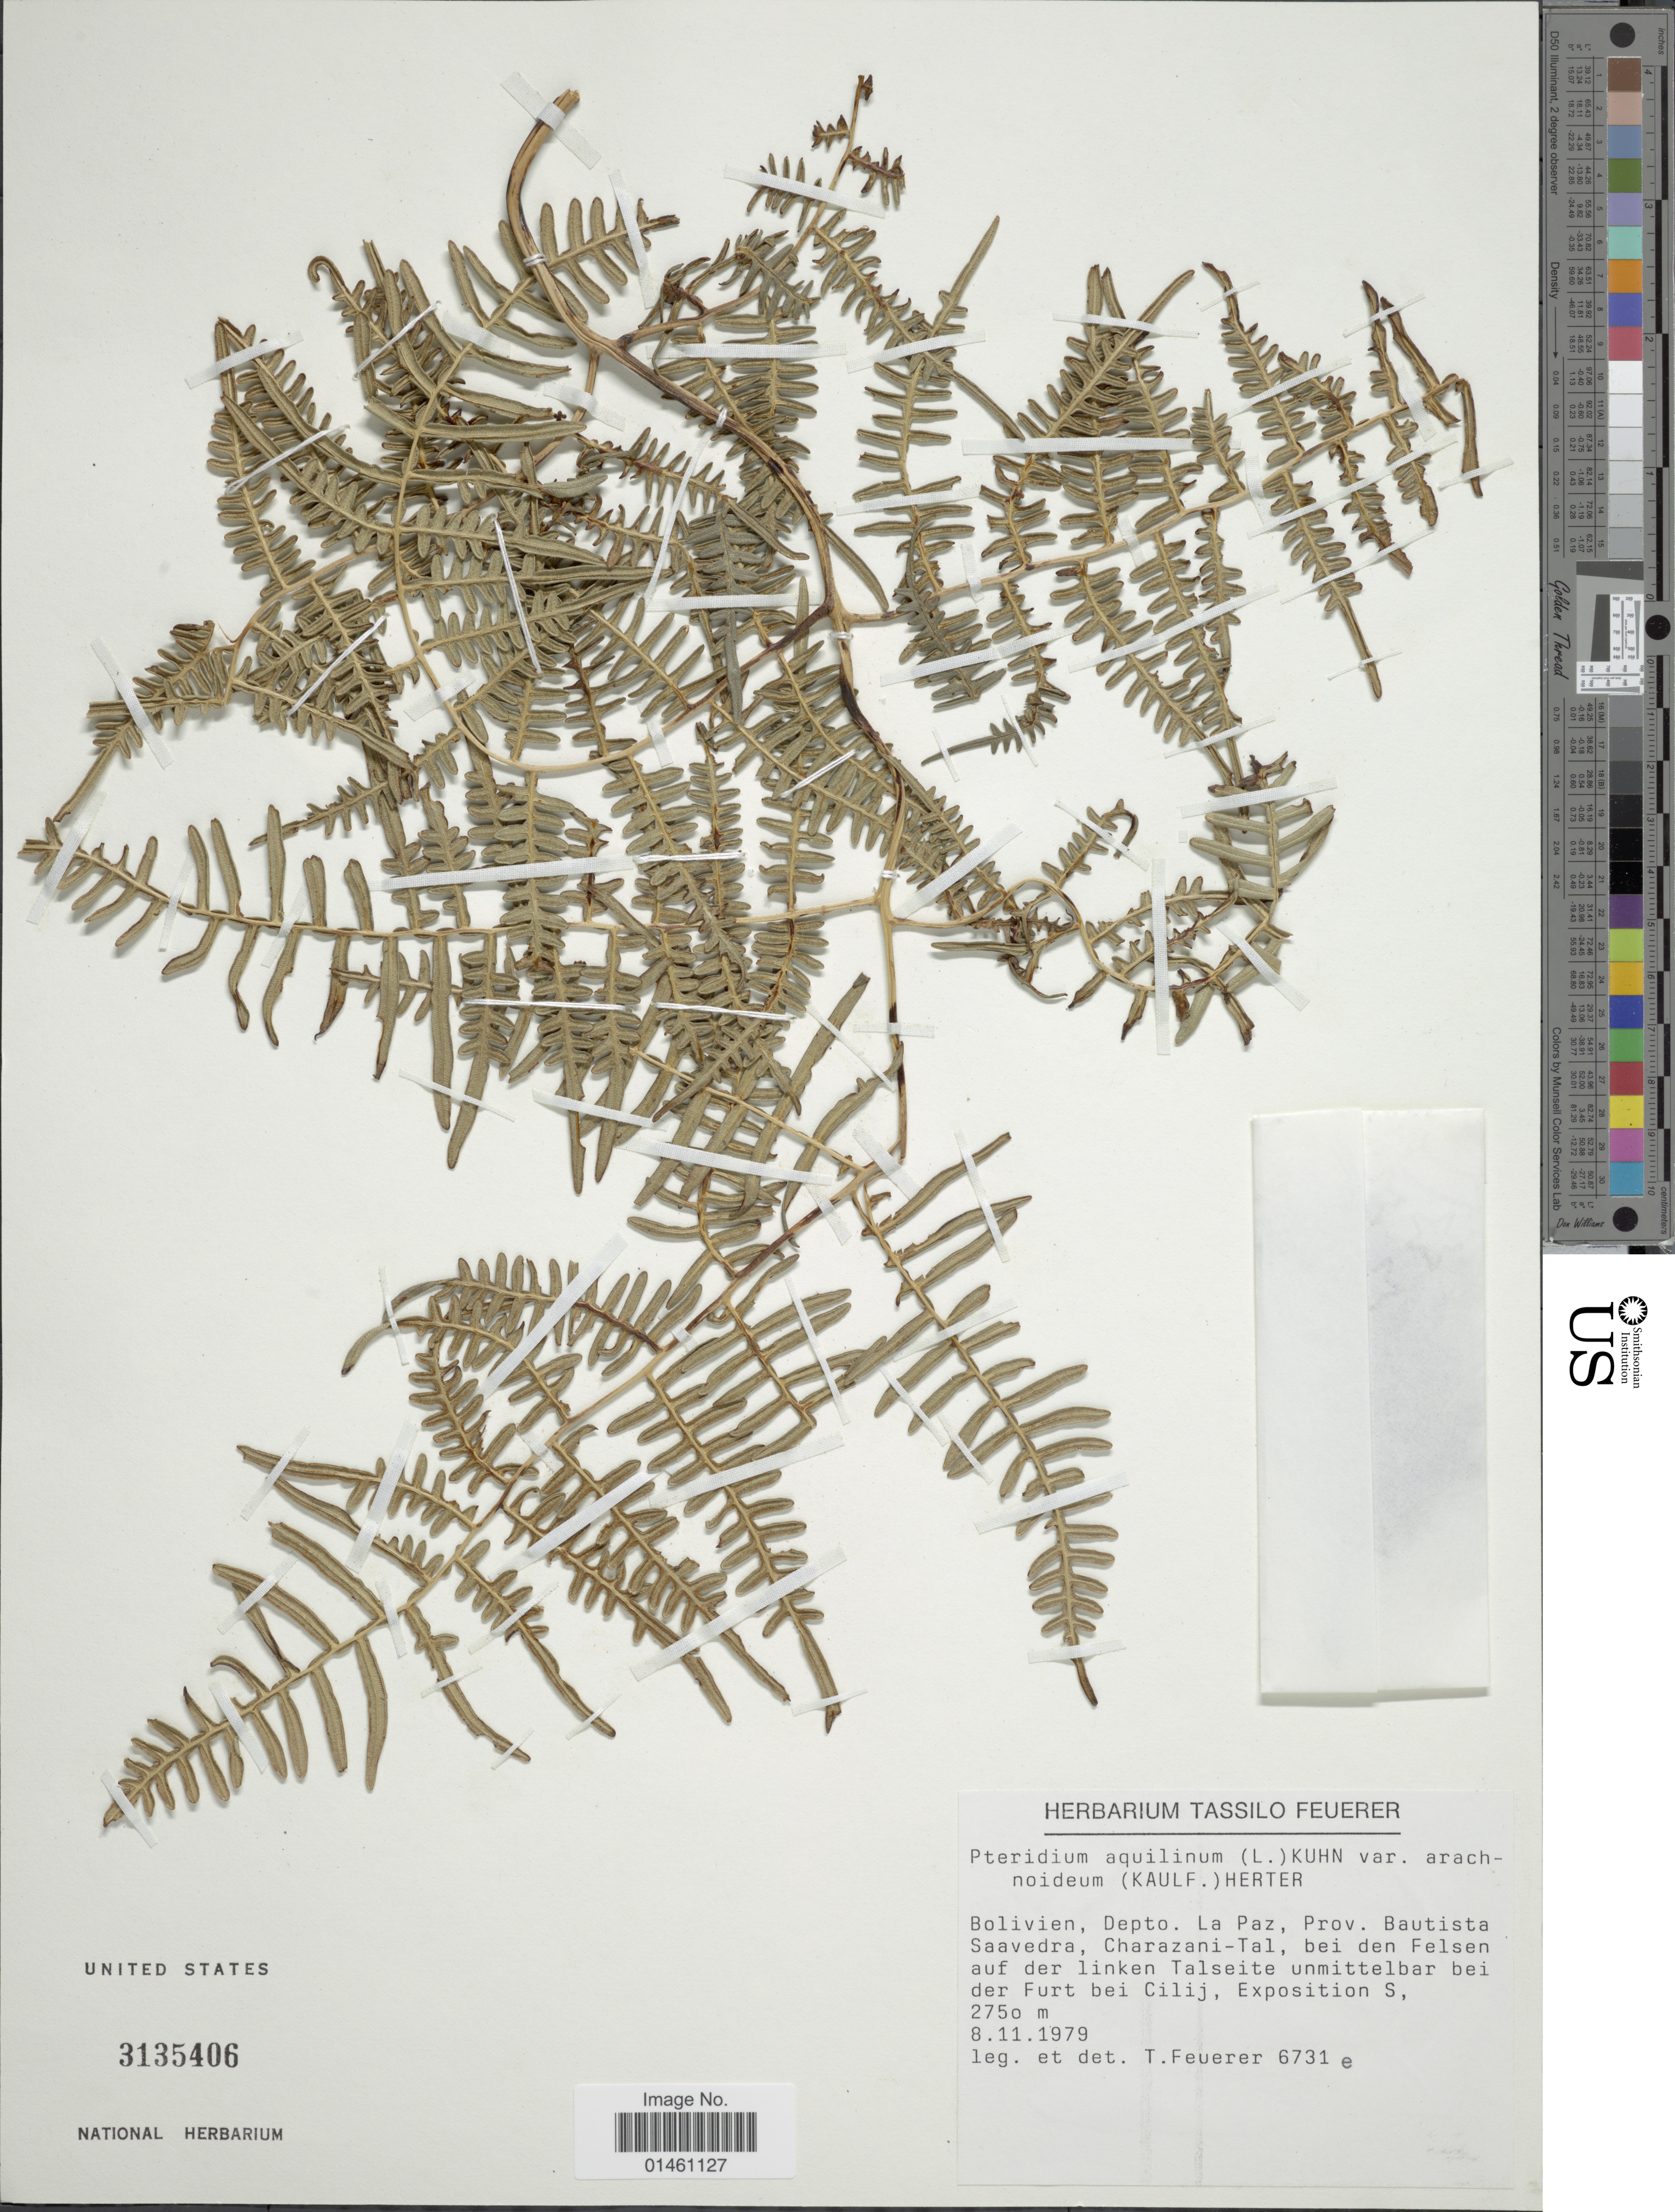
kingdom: Plantae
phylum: Tracheophyta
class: Polypodiopsida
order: Polypodiales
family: Dennstaedtiaceae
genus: Pteridium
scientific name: Pteridium aquilinum var. arachnoideum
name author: (Kaulf.) Herter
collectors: T. Feuerer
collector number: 6731e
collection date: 1979-11-08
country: Bolivia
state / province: La Paz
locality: Bolivien, Prov. Bautista Saavedra, Charazani-Tal, bei den Felsen auf der Linken Talseite unmittelbar bei der Furt bei Cilij, Expositions S.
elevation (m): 2750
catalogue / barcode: US 3135406